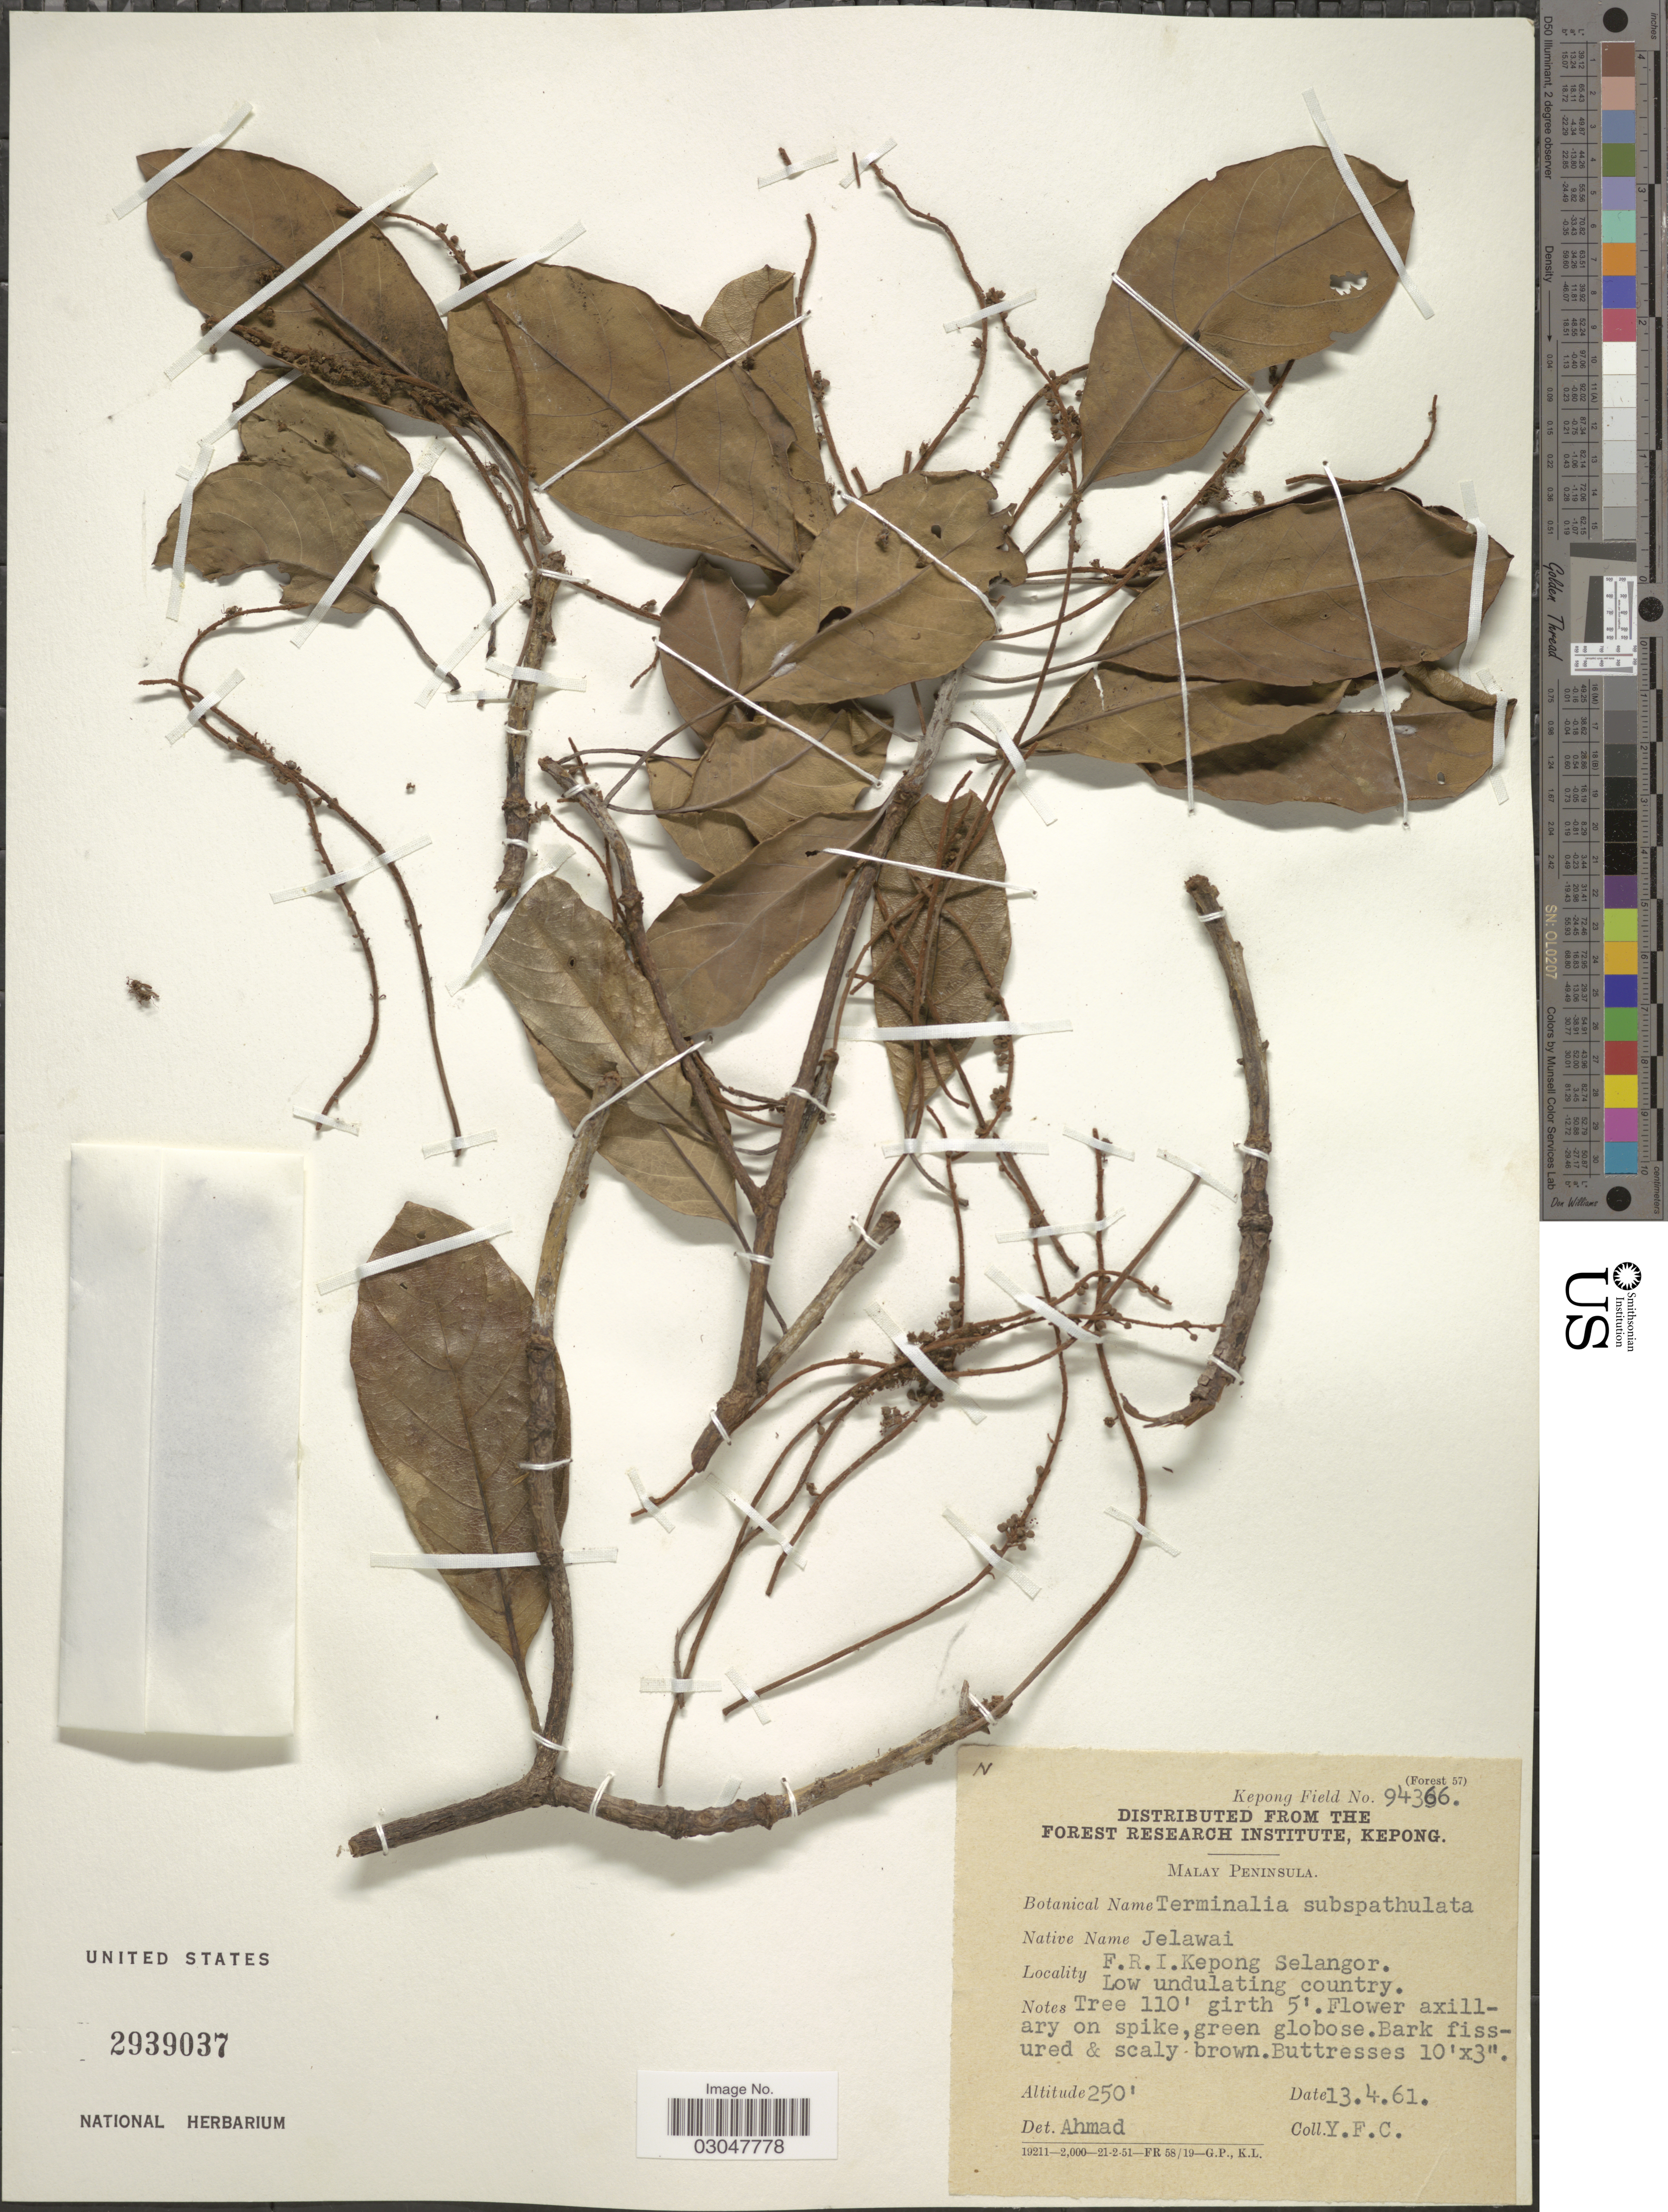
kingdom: Plantae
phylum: Tracheophyta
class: Magnoliopsida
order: Myrtales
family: Combretaceae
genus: Terminalia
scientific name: Terminalia subspathulata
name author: King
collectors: -. Ahmad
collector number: Kepong Field 94366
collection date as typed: Transcribed d/m/y: 13/4/61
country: Malaysia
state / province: Selangor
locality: Malay Peninsula. F.R.I. Kepong Selangor.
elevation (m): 76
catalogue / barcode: US 2939037